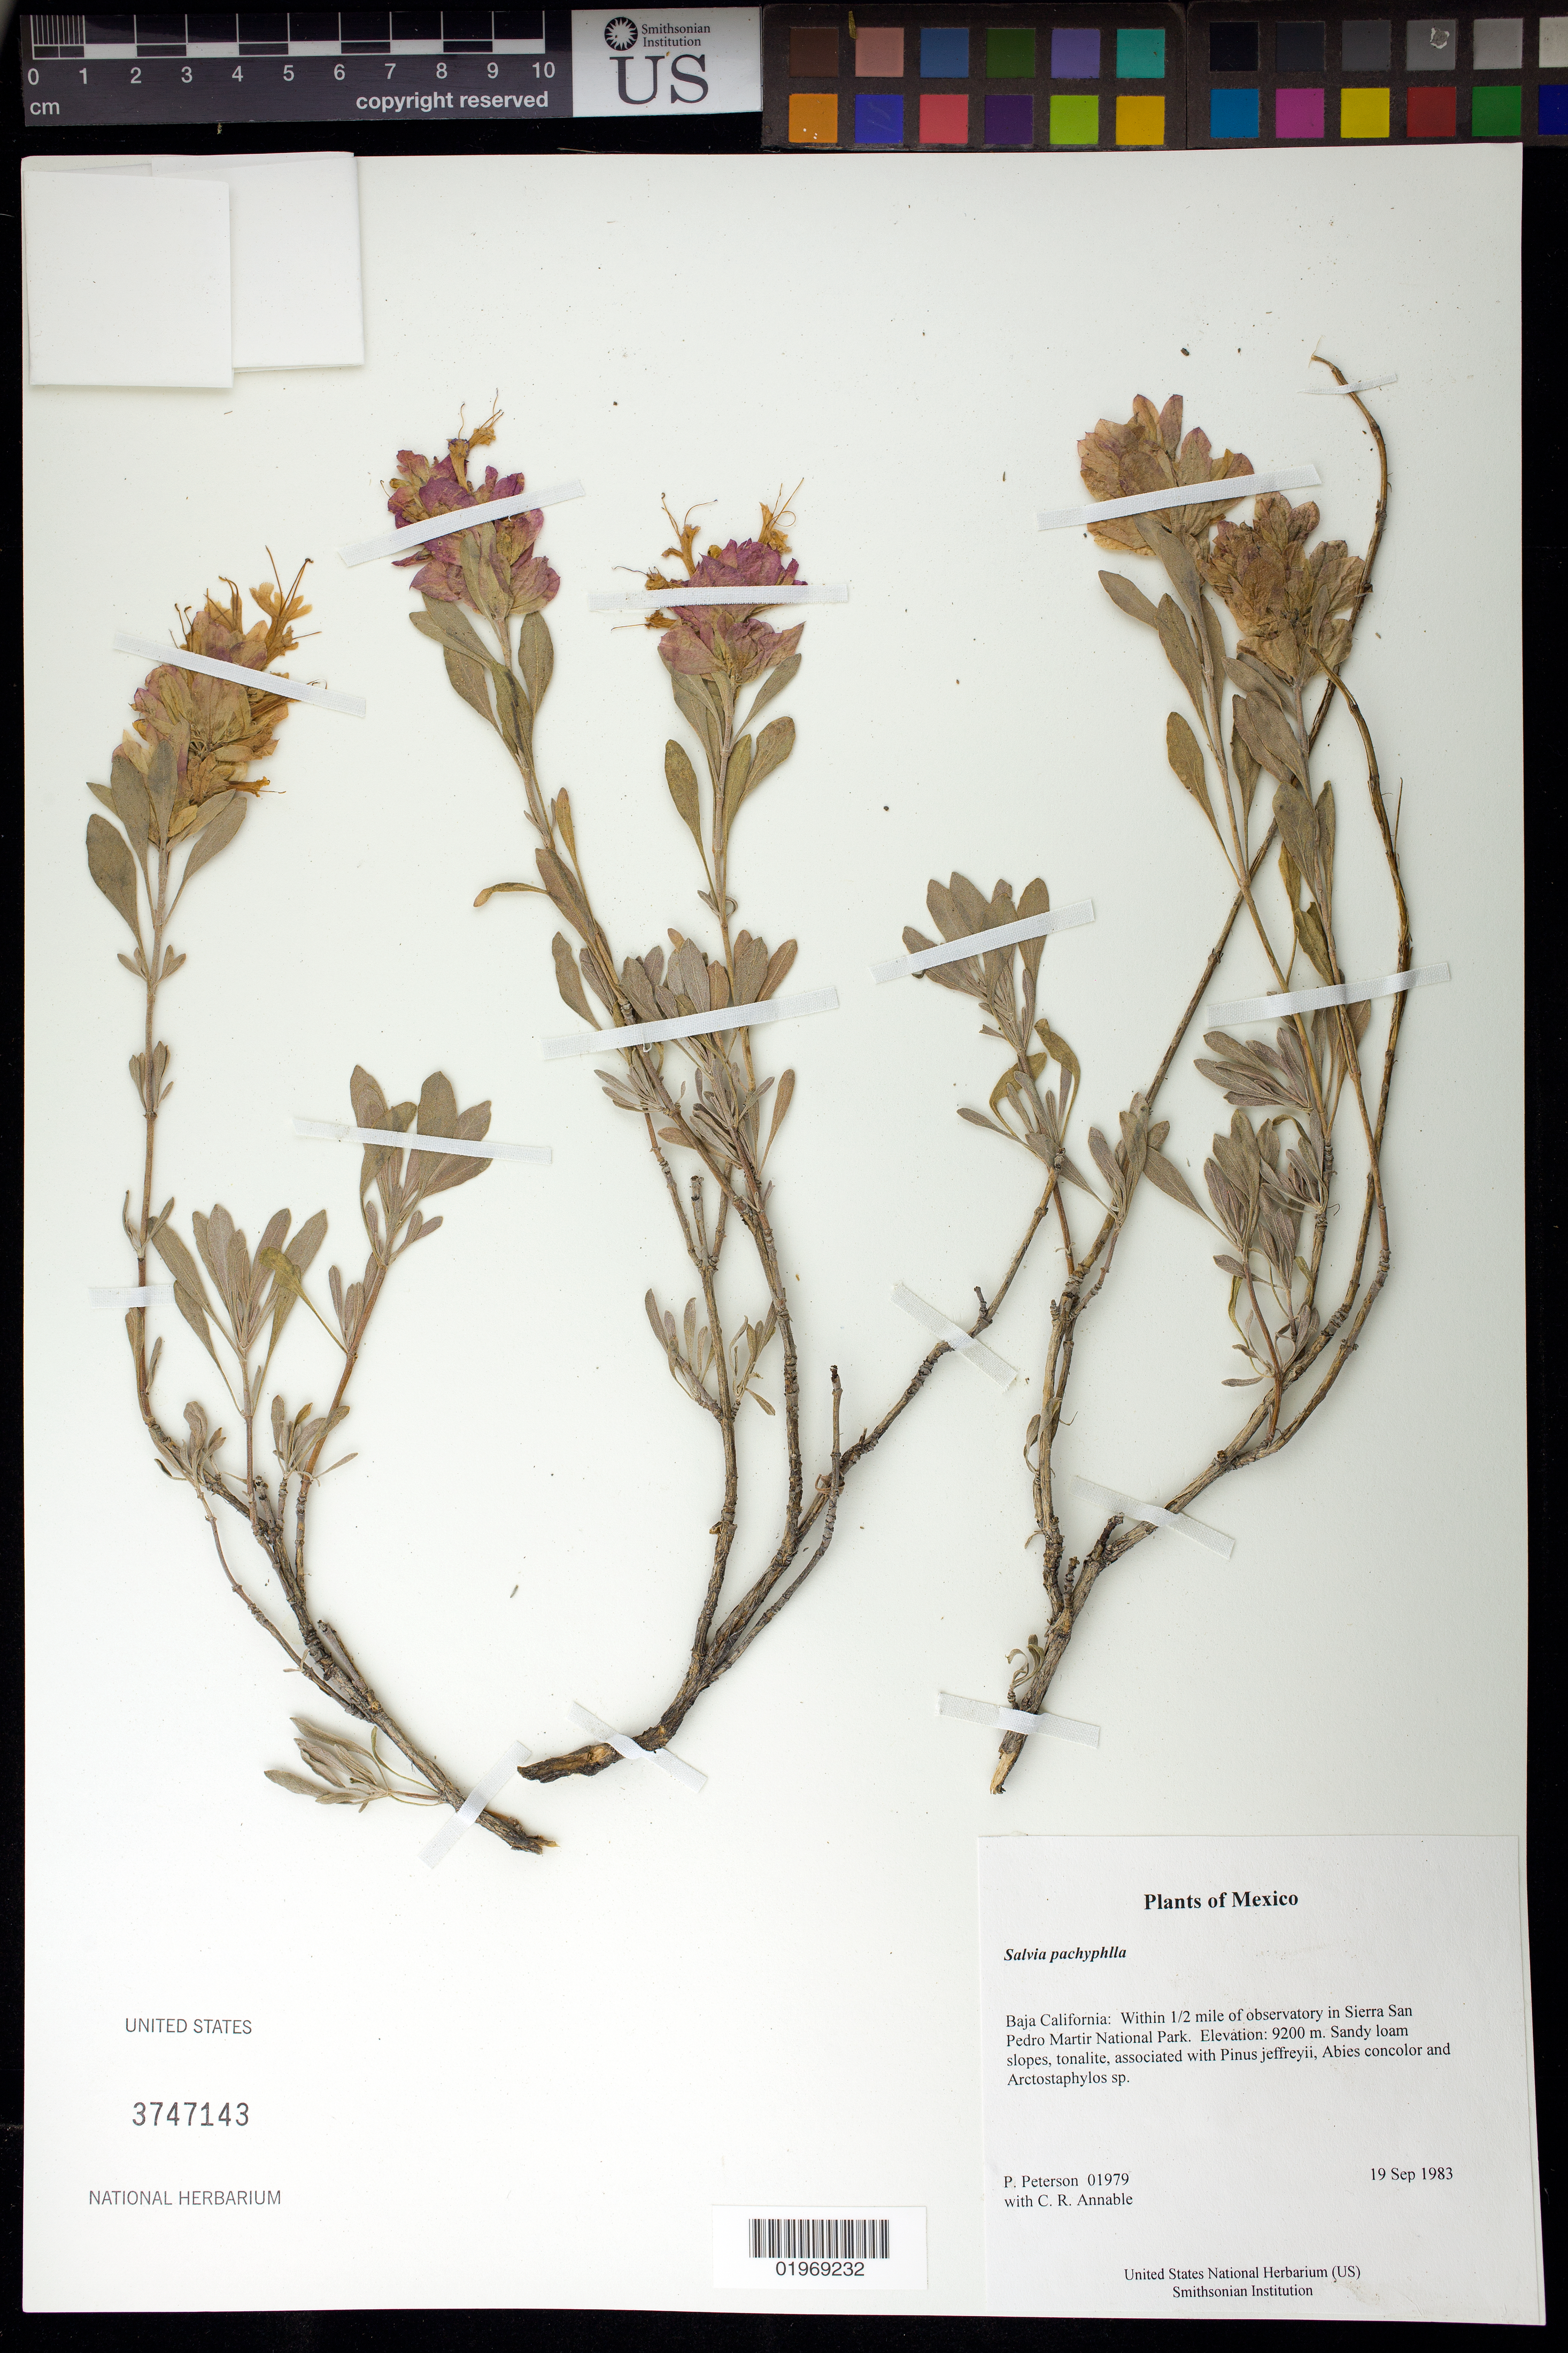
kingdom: Plantae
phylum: Tracheophyta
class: Magnoliopsida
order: Lamiales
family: Lamiaceae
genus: Salvia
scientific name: Salvia pachyphylla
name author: Epling ex Munz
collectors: P. M. Peterson & C. R. Annable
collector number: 01979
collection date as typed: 19 Sep 1983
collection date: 1983-09-19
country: Mexico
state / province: Baja California Norte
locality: Within 1/2 mile of observatory in Sierra San Pedro Martir National Park.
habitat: Sandy loam slopes, tonalite, associated with Pinus jeffreyii, Abies concolor and Arctostaphylos sp.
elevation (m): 9200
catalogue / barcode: US 3747143